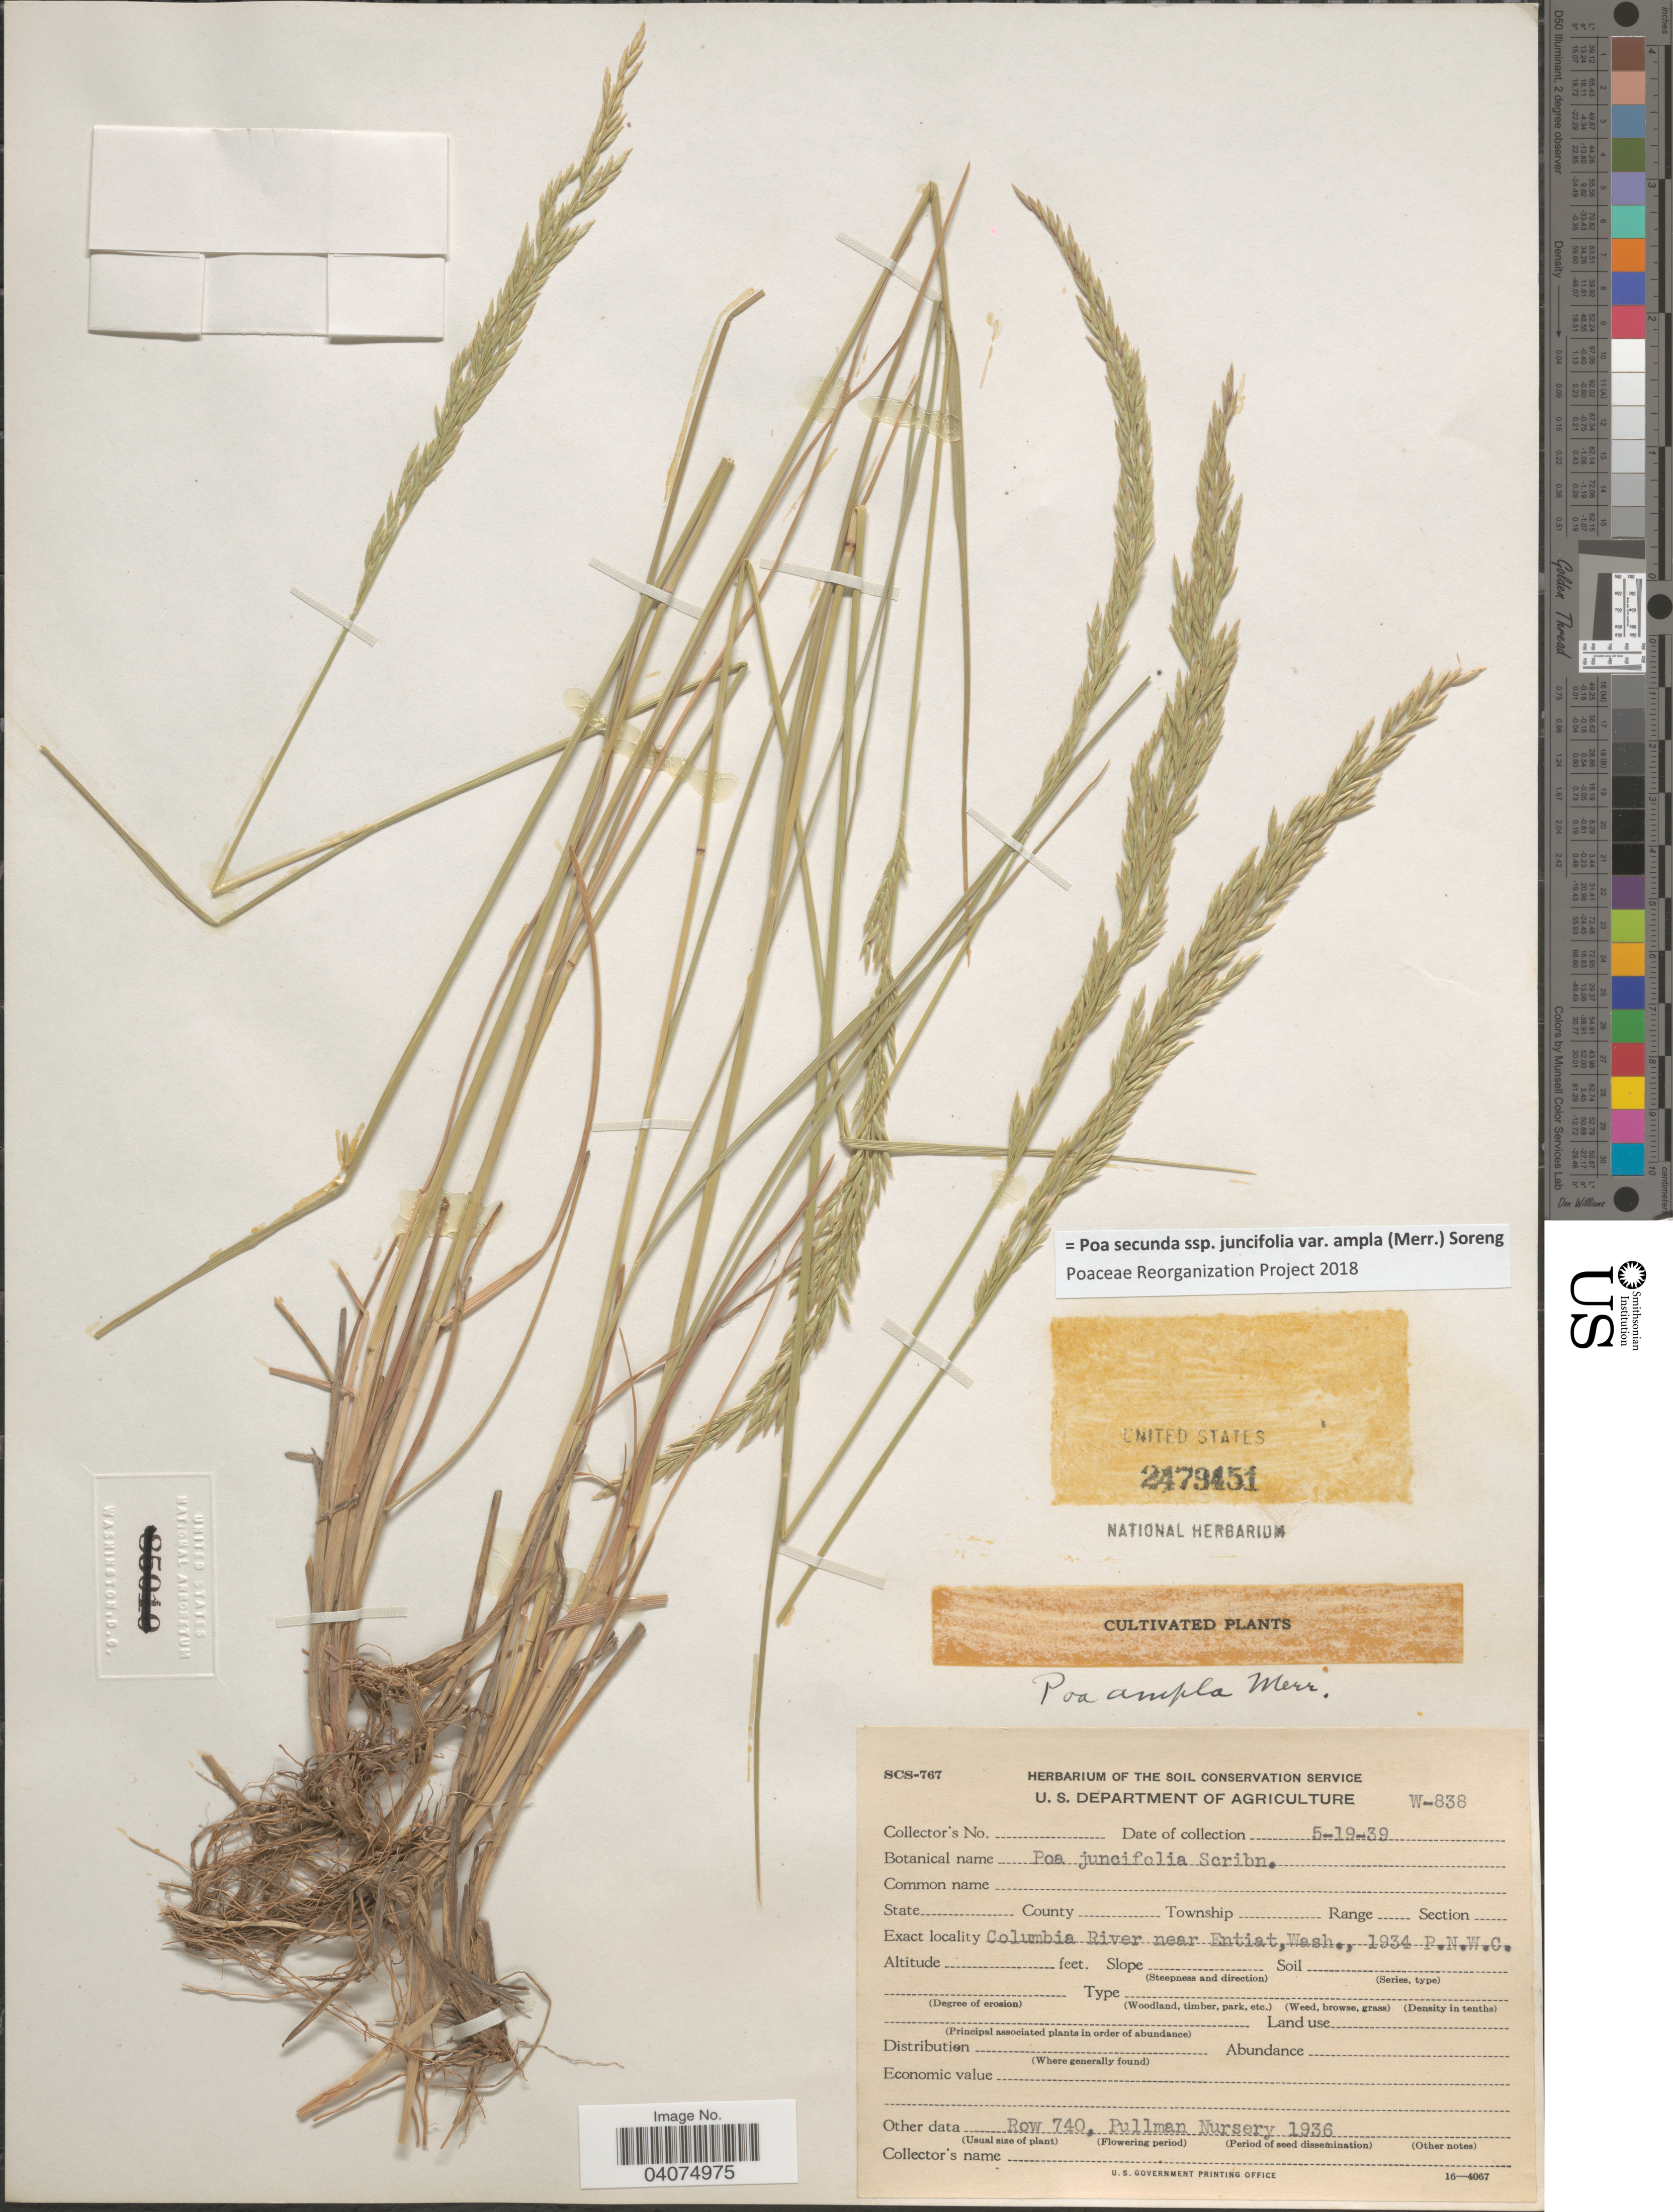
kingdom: Plantae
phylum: Tracheophyta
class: Liliopsida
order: Poales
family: Poaceae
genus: Poa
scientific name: Poa secunda subsp. juncifolia var. ampla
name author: (Merr.) Soreng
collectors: Herbarium of the Soil Conservation Service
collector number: W-838?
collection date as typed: Transcribed d/m/y: 19/5/39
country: United States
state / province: Washington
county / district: Whitman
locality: Row 740, Pullman Nursery 1936.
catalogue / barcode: US 2479451